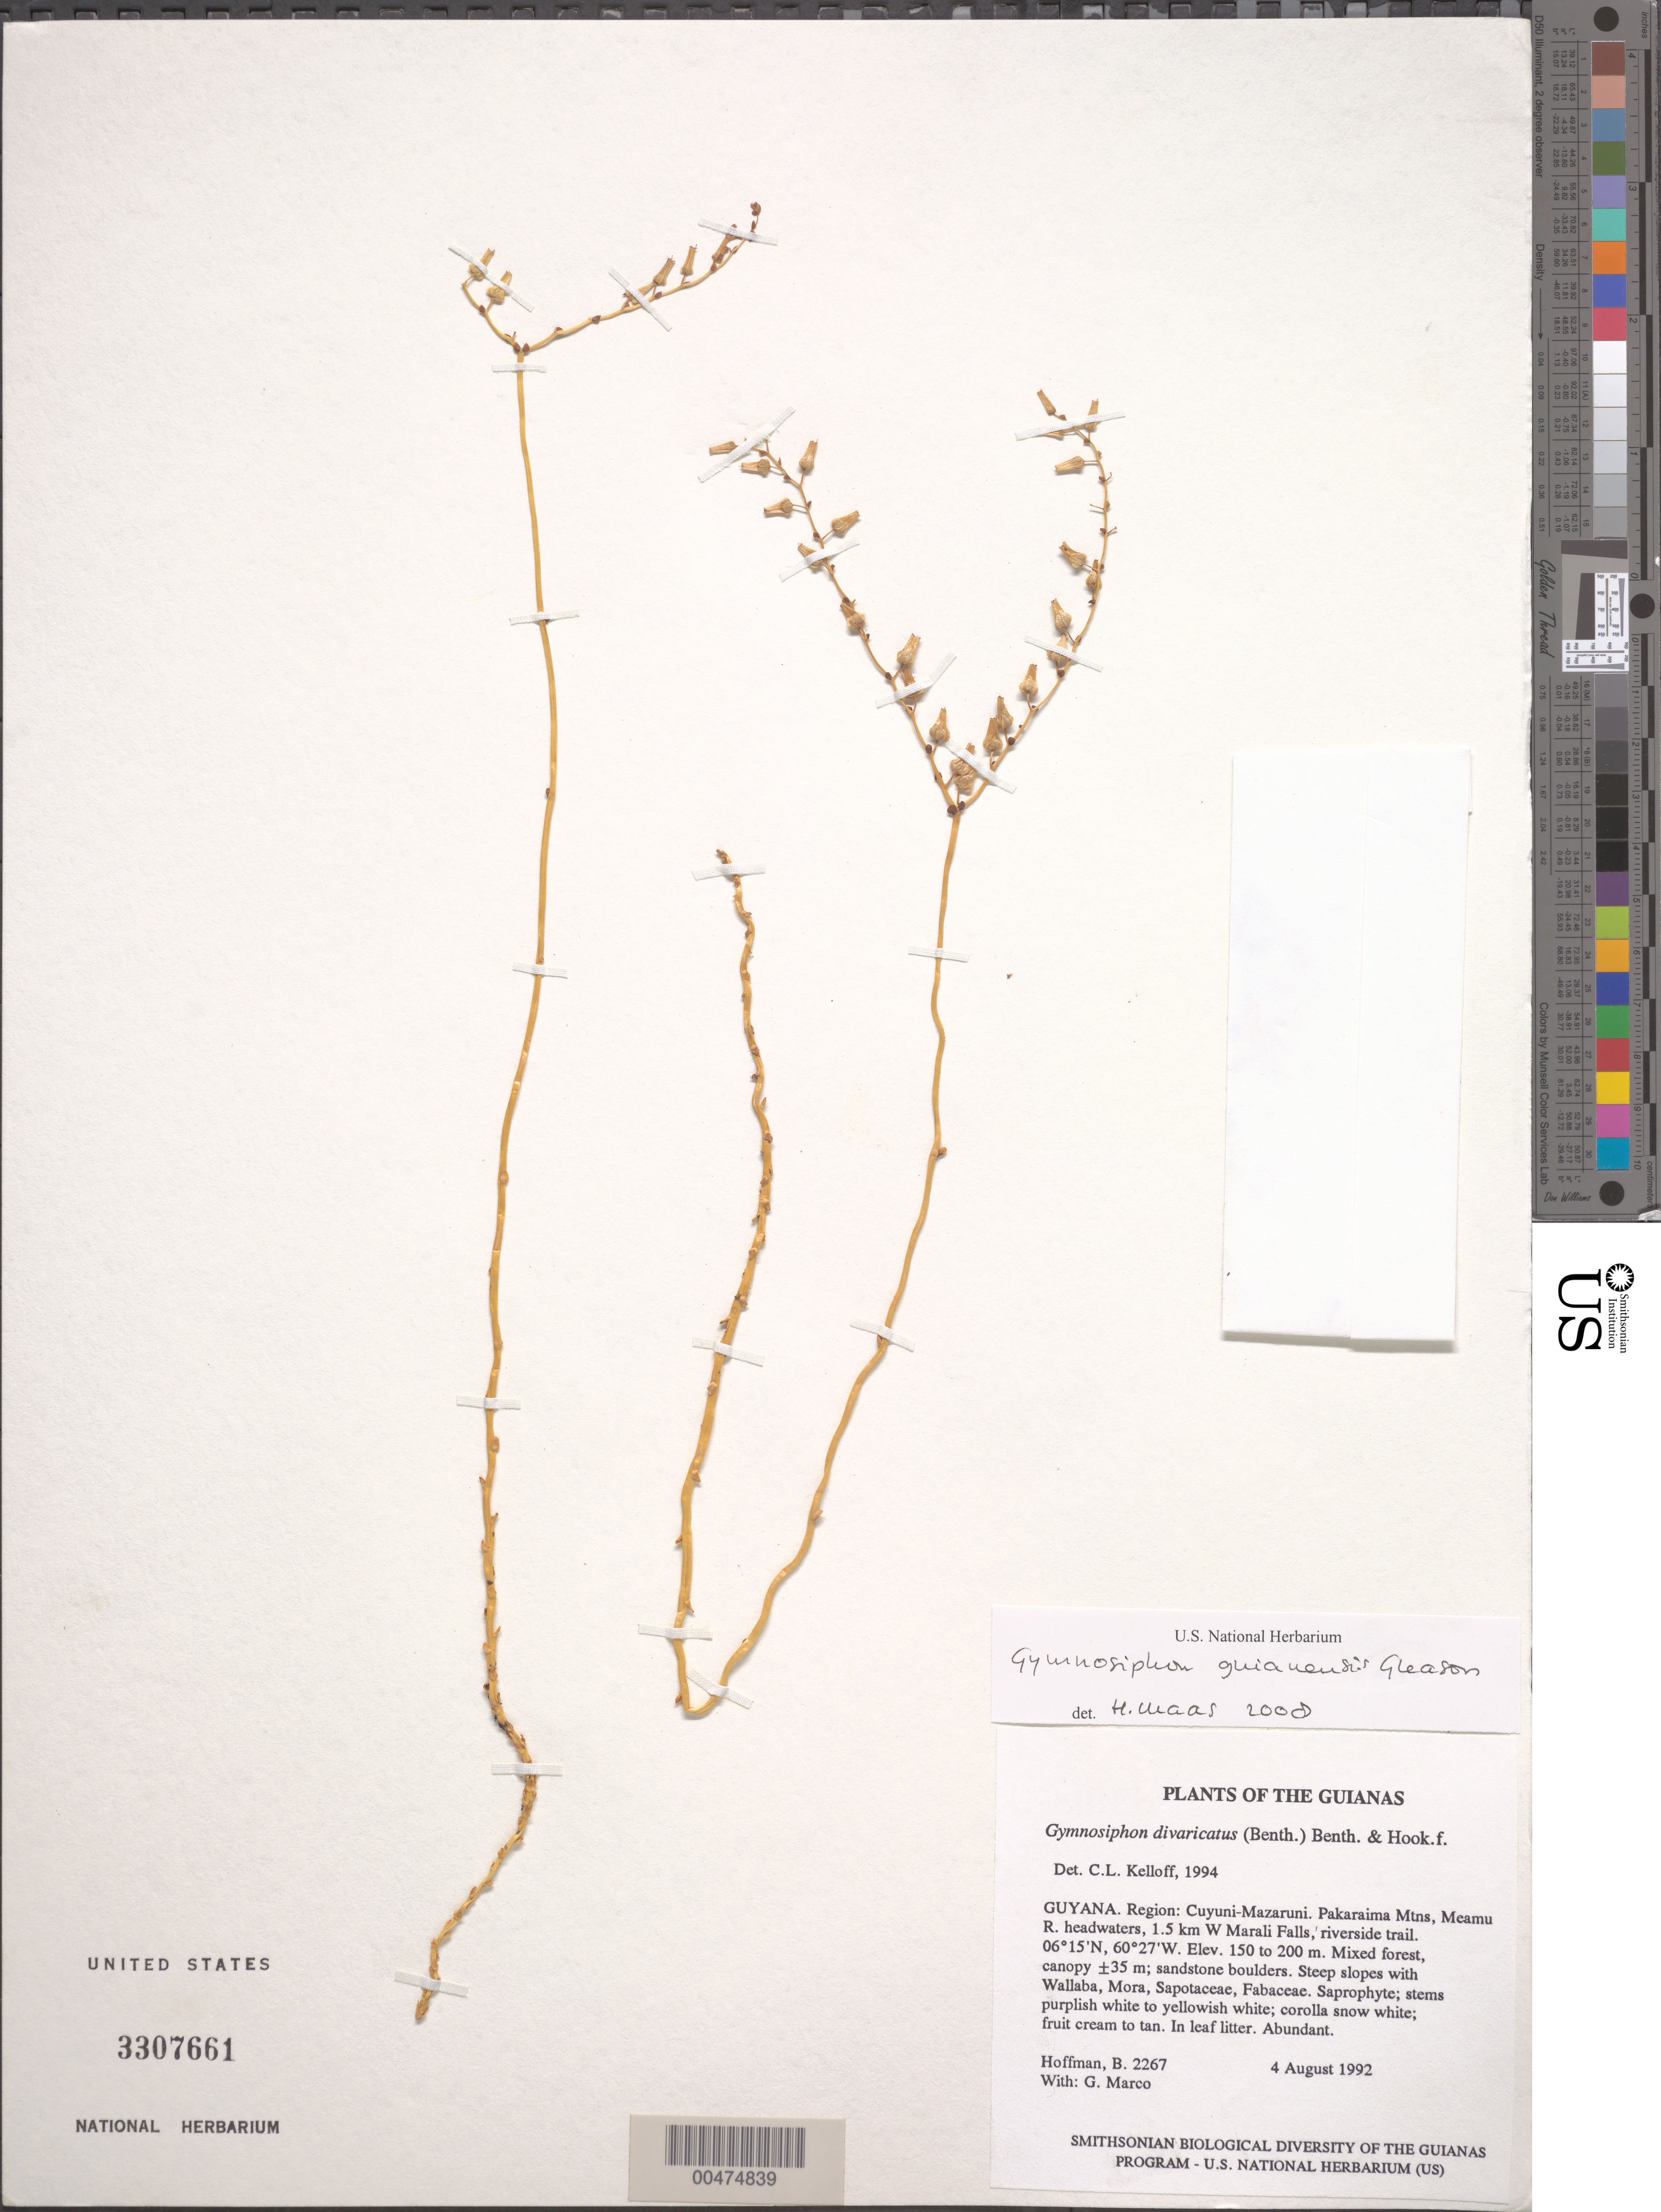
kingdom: Plantae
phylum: Tracheophyta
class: Liliopsida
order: Dioscoreales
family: Burmanniaceae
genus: Gymnosiphon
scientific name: Gymnosiphon guianensis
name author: Gleason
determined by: Maas, H.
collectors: B. Hoffman & G. Marco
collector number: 2267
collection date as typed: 4 August 1992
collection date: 1992-08-04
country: Guyana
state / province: Cuyuni-Mazaruni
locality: Pakaraima Mountains, Meamu River headwaters, 1.5 km W of Marali Falls, riverside trail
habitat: Mixed forest, canopy ±35 m; sandstone boulders. Steep slopes with Wallaba, Mora, Sapotaceae, Fabaceae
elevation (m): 150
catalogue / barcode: US 3307661